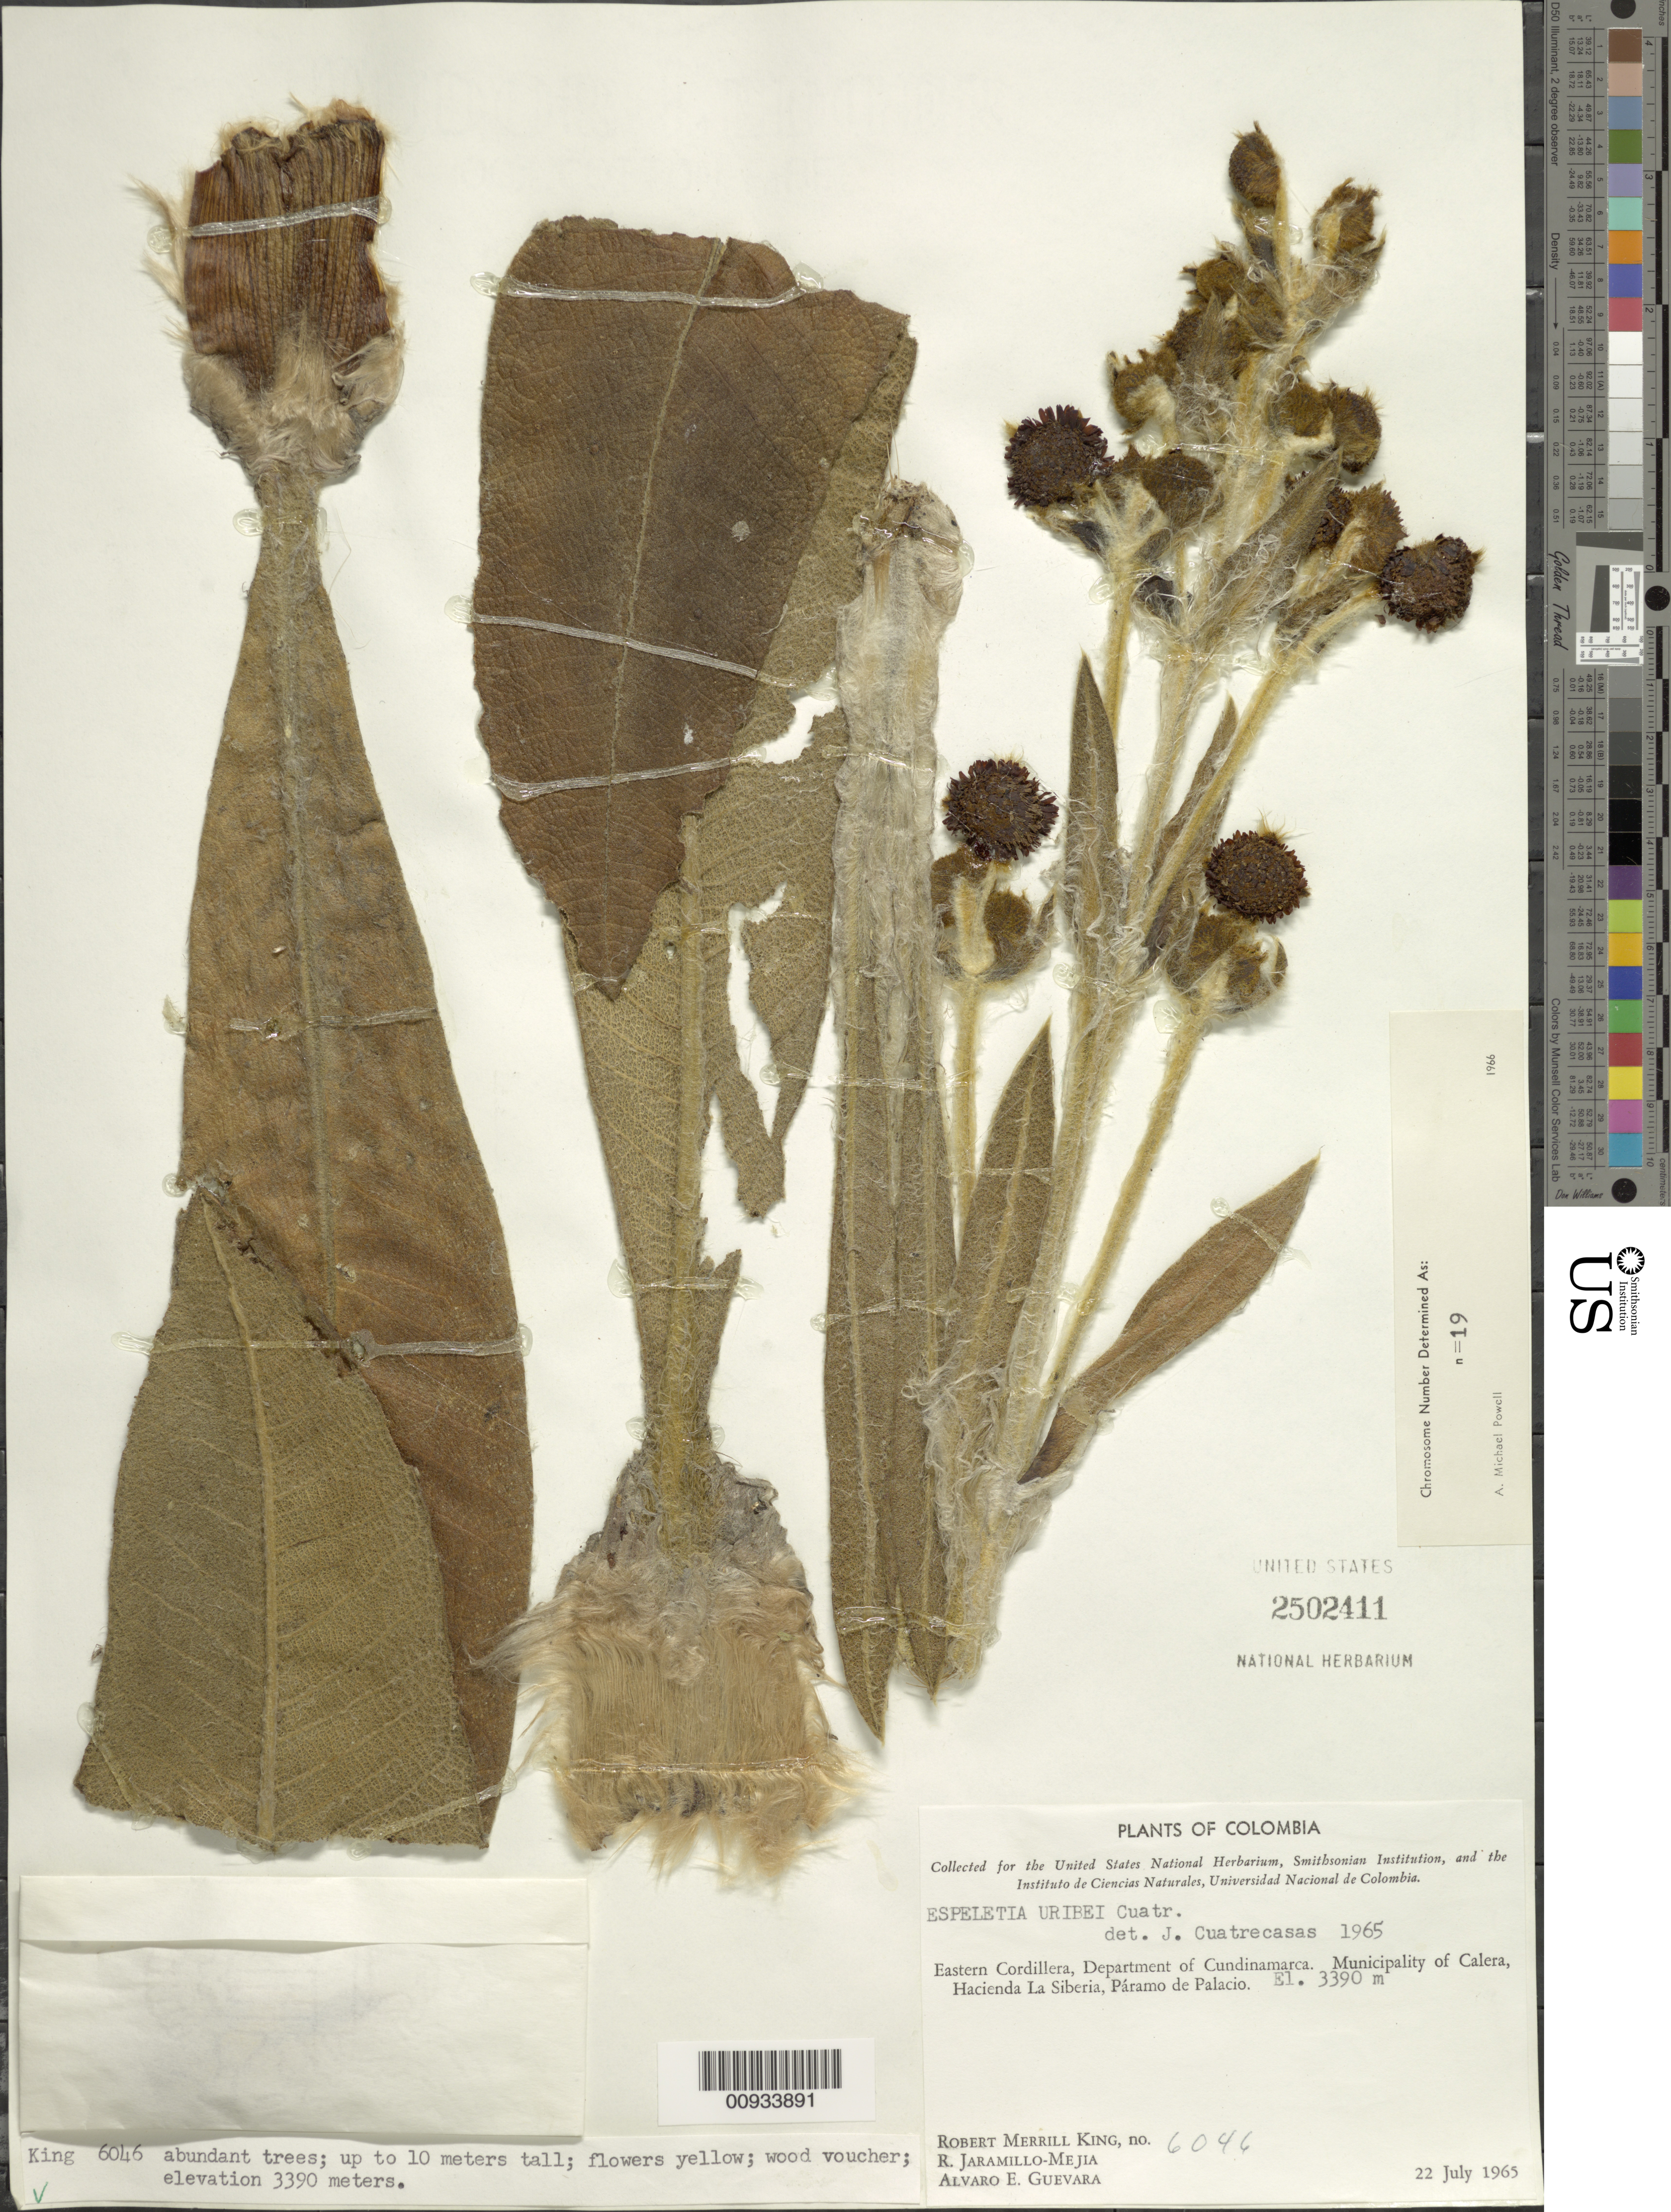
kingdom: Plantae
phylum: Tracheophyta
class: Magnoliopsida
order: Asterales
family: Asteraceae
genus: Espeletia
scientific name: Espeletia uribei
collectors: R. M. King, R. Jaramillo M. & A. E. Guevara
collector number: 6046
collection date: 1965-07-22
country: Colombia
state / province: Cundinamarca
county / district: La Calera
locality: Páramo de Palacios. Hacienda La Siberia, Eastern Cordillera.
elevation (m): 3390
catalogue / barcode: US 2502411